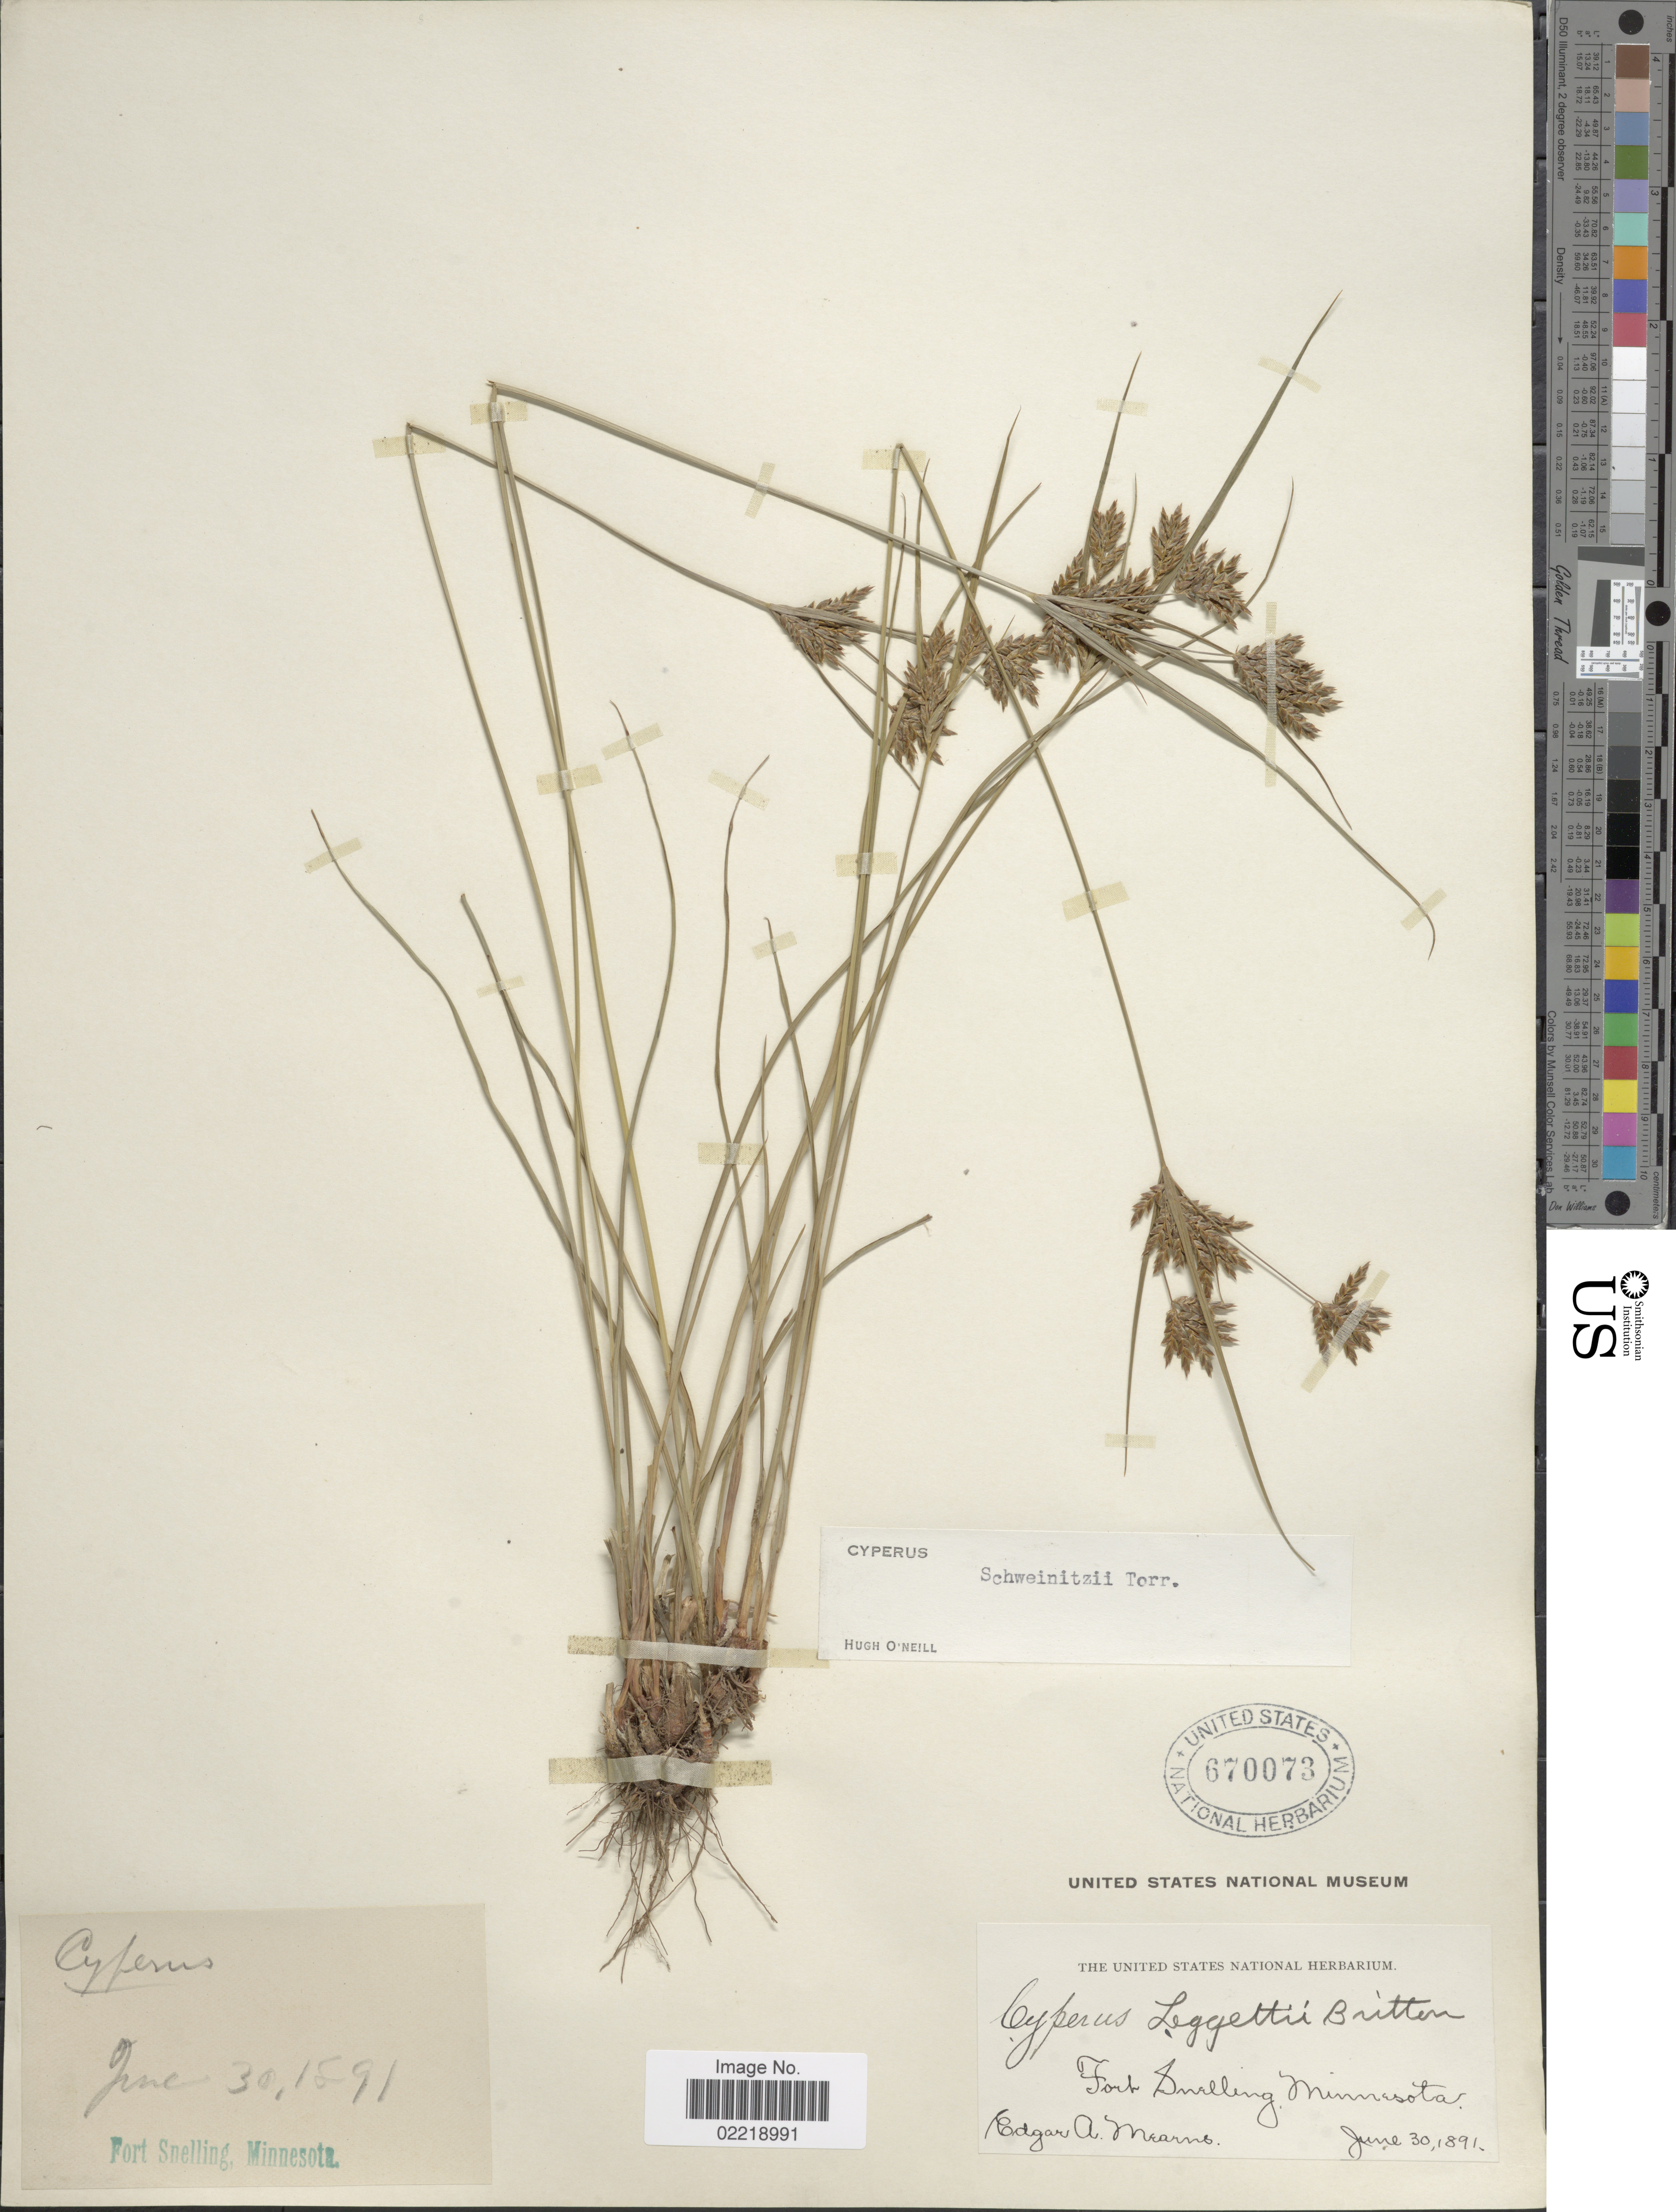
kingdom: Plantae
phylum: Tracheophyta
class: Liliopsida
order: Poales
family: Cyperaceae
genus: Cyperus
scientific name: Cyperus schweinitzii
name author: Torr.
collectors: E. A. Mearns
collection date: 1891-06-30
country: United States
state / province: Minnesota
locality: Fort Snelling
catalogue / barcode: US 670073